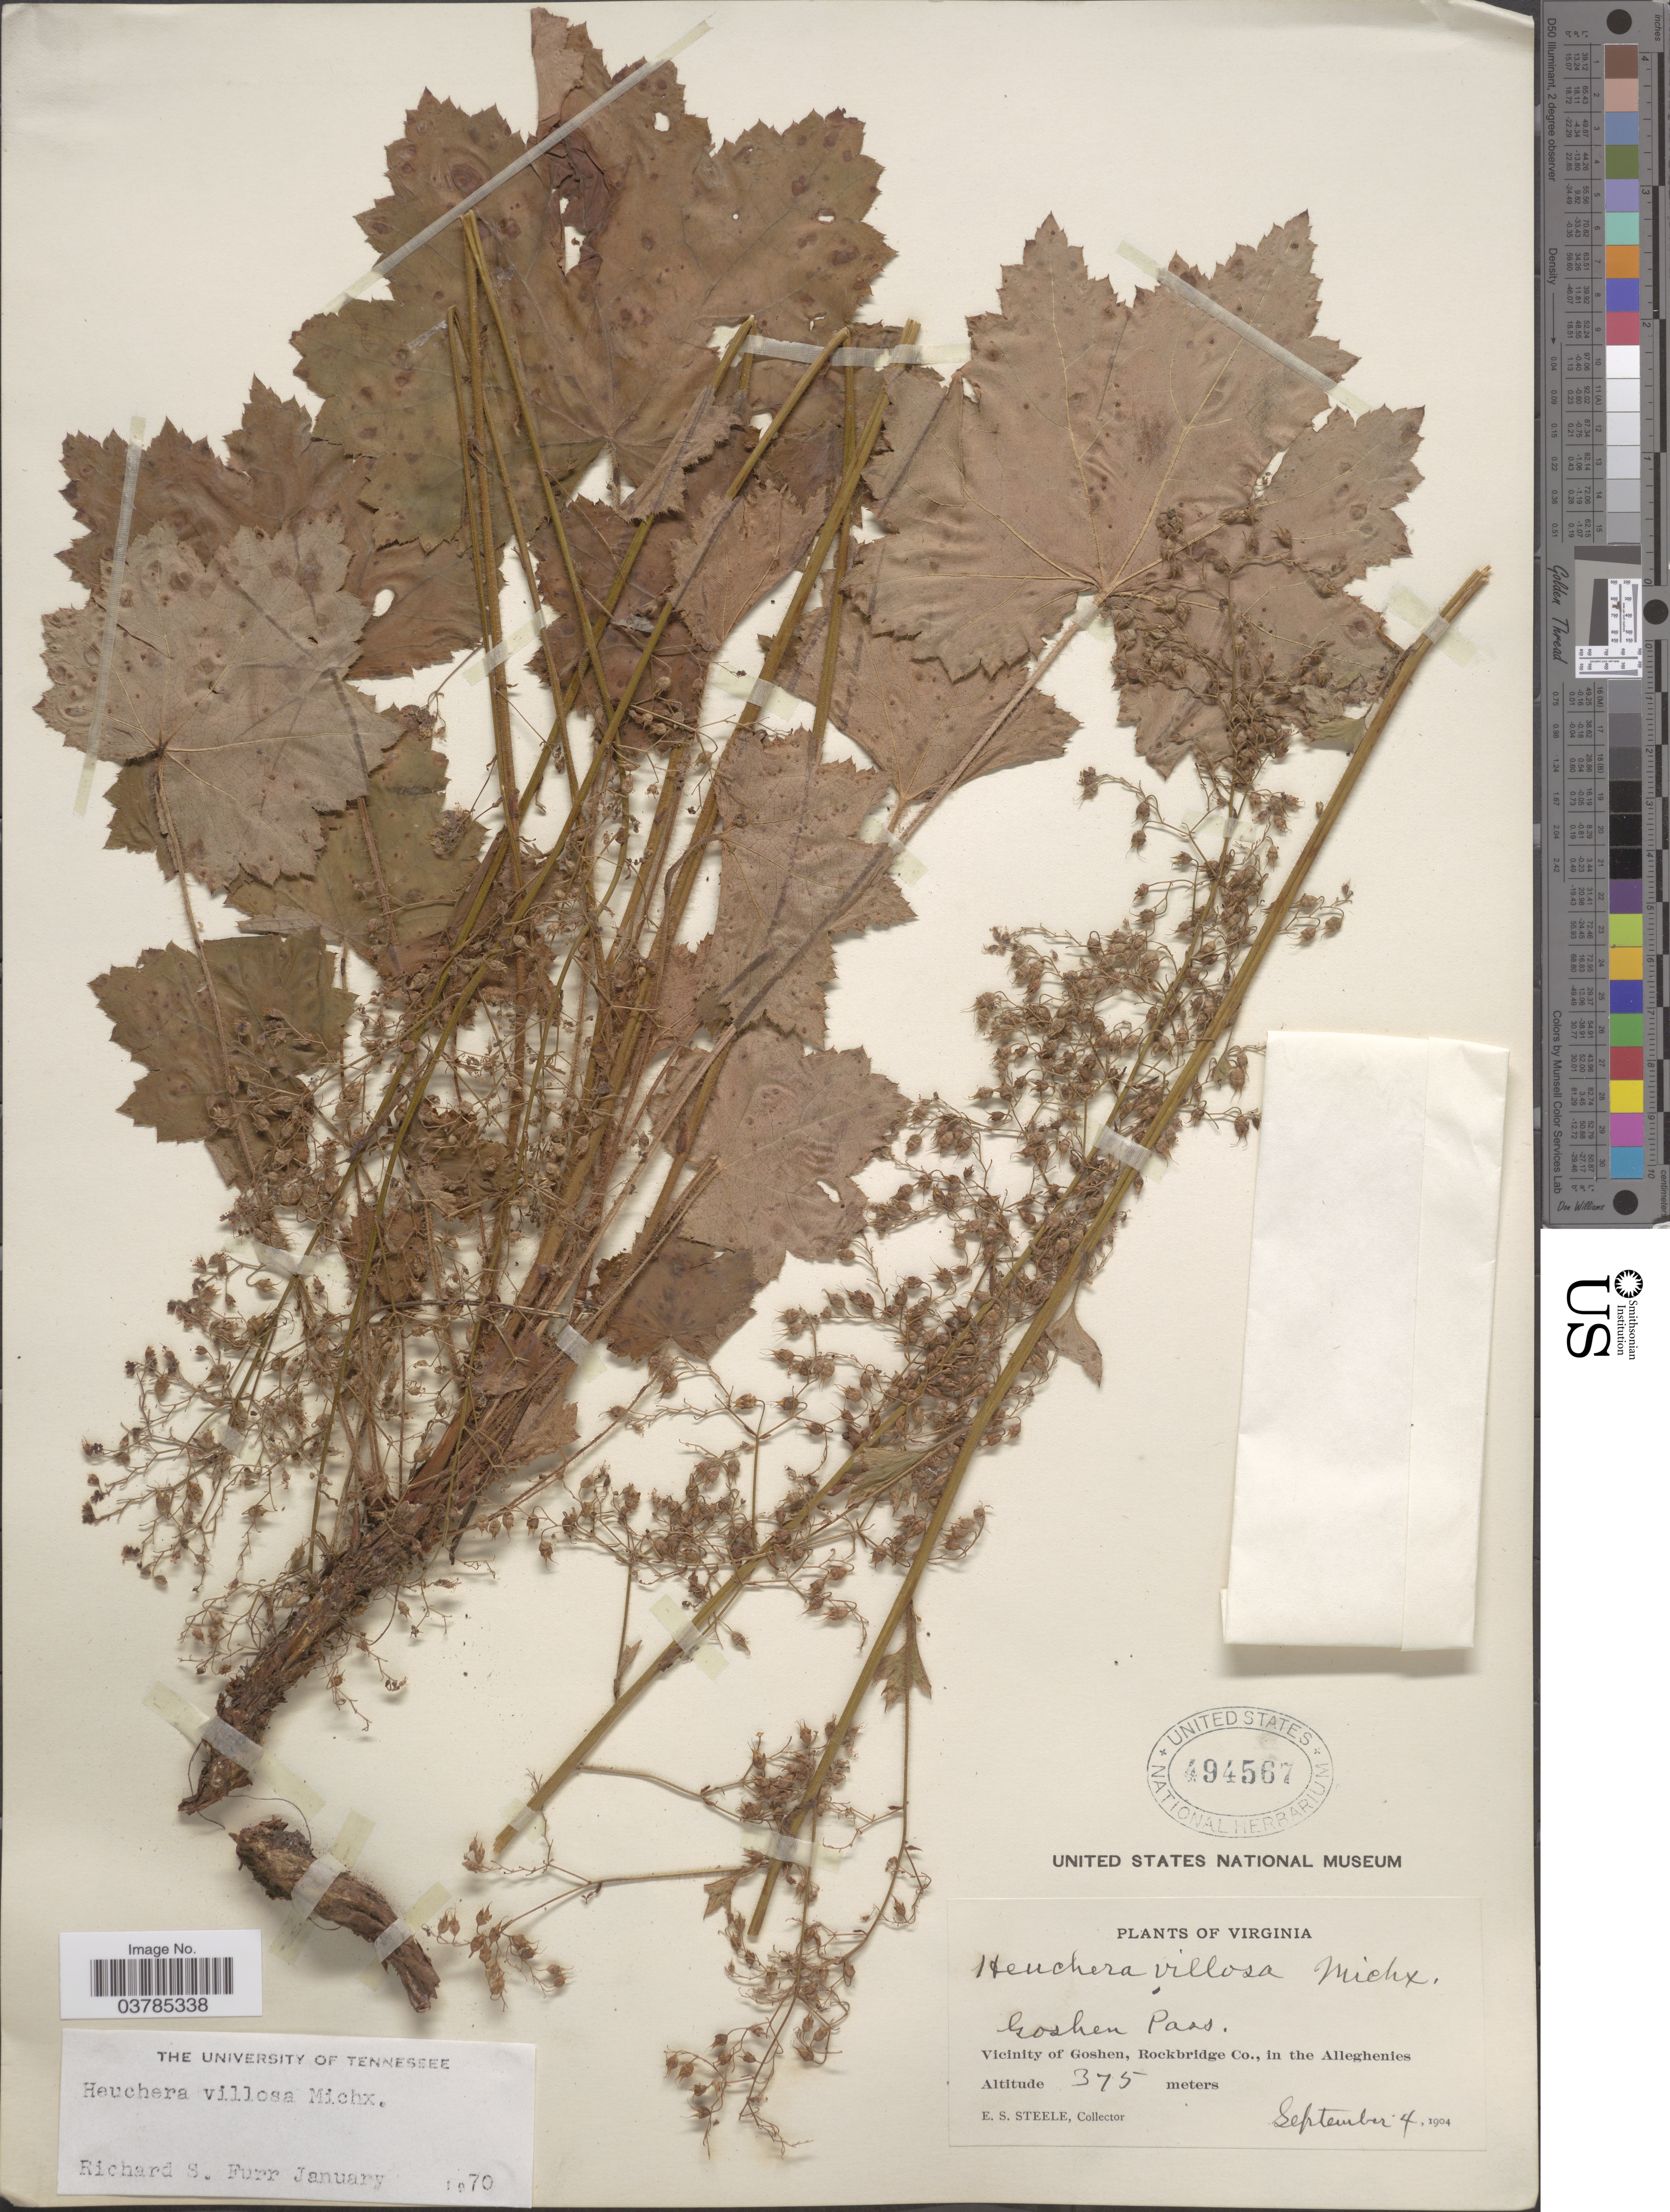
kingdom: Plantae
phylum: Tracheophyta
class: Magnoliopsida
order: Saxifragales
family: Saxifragaceae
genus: Heuchera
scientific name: Heuchera villosa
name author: Michx.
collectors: E. Steele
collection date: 1904-09-04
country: United States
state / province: Virginia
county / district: Rockbridge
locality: Goshen Pass. Vicinity of Goshen, in the Alleghenies.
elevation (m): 375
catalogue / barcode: US 494567